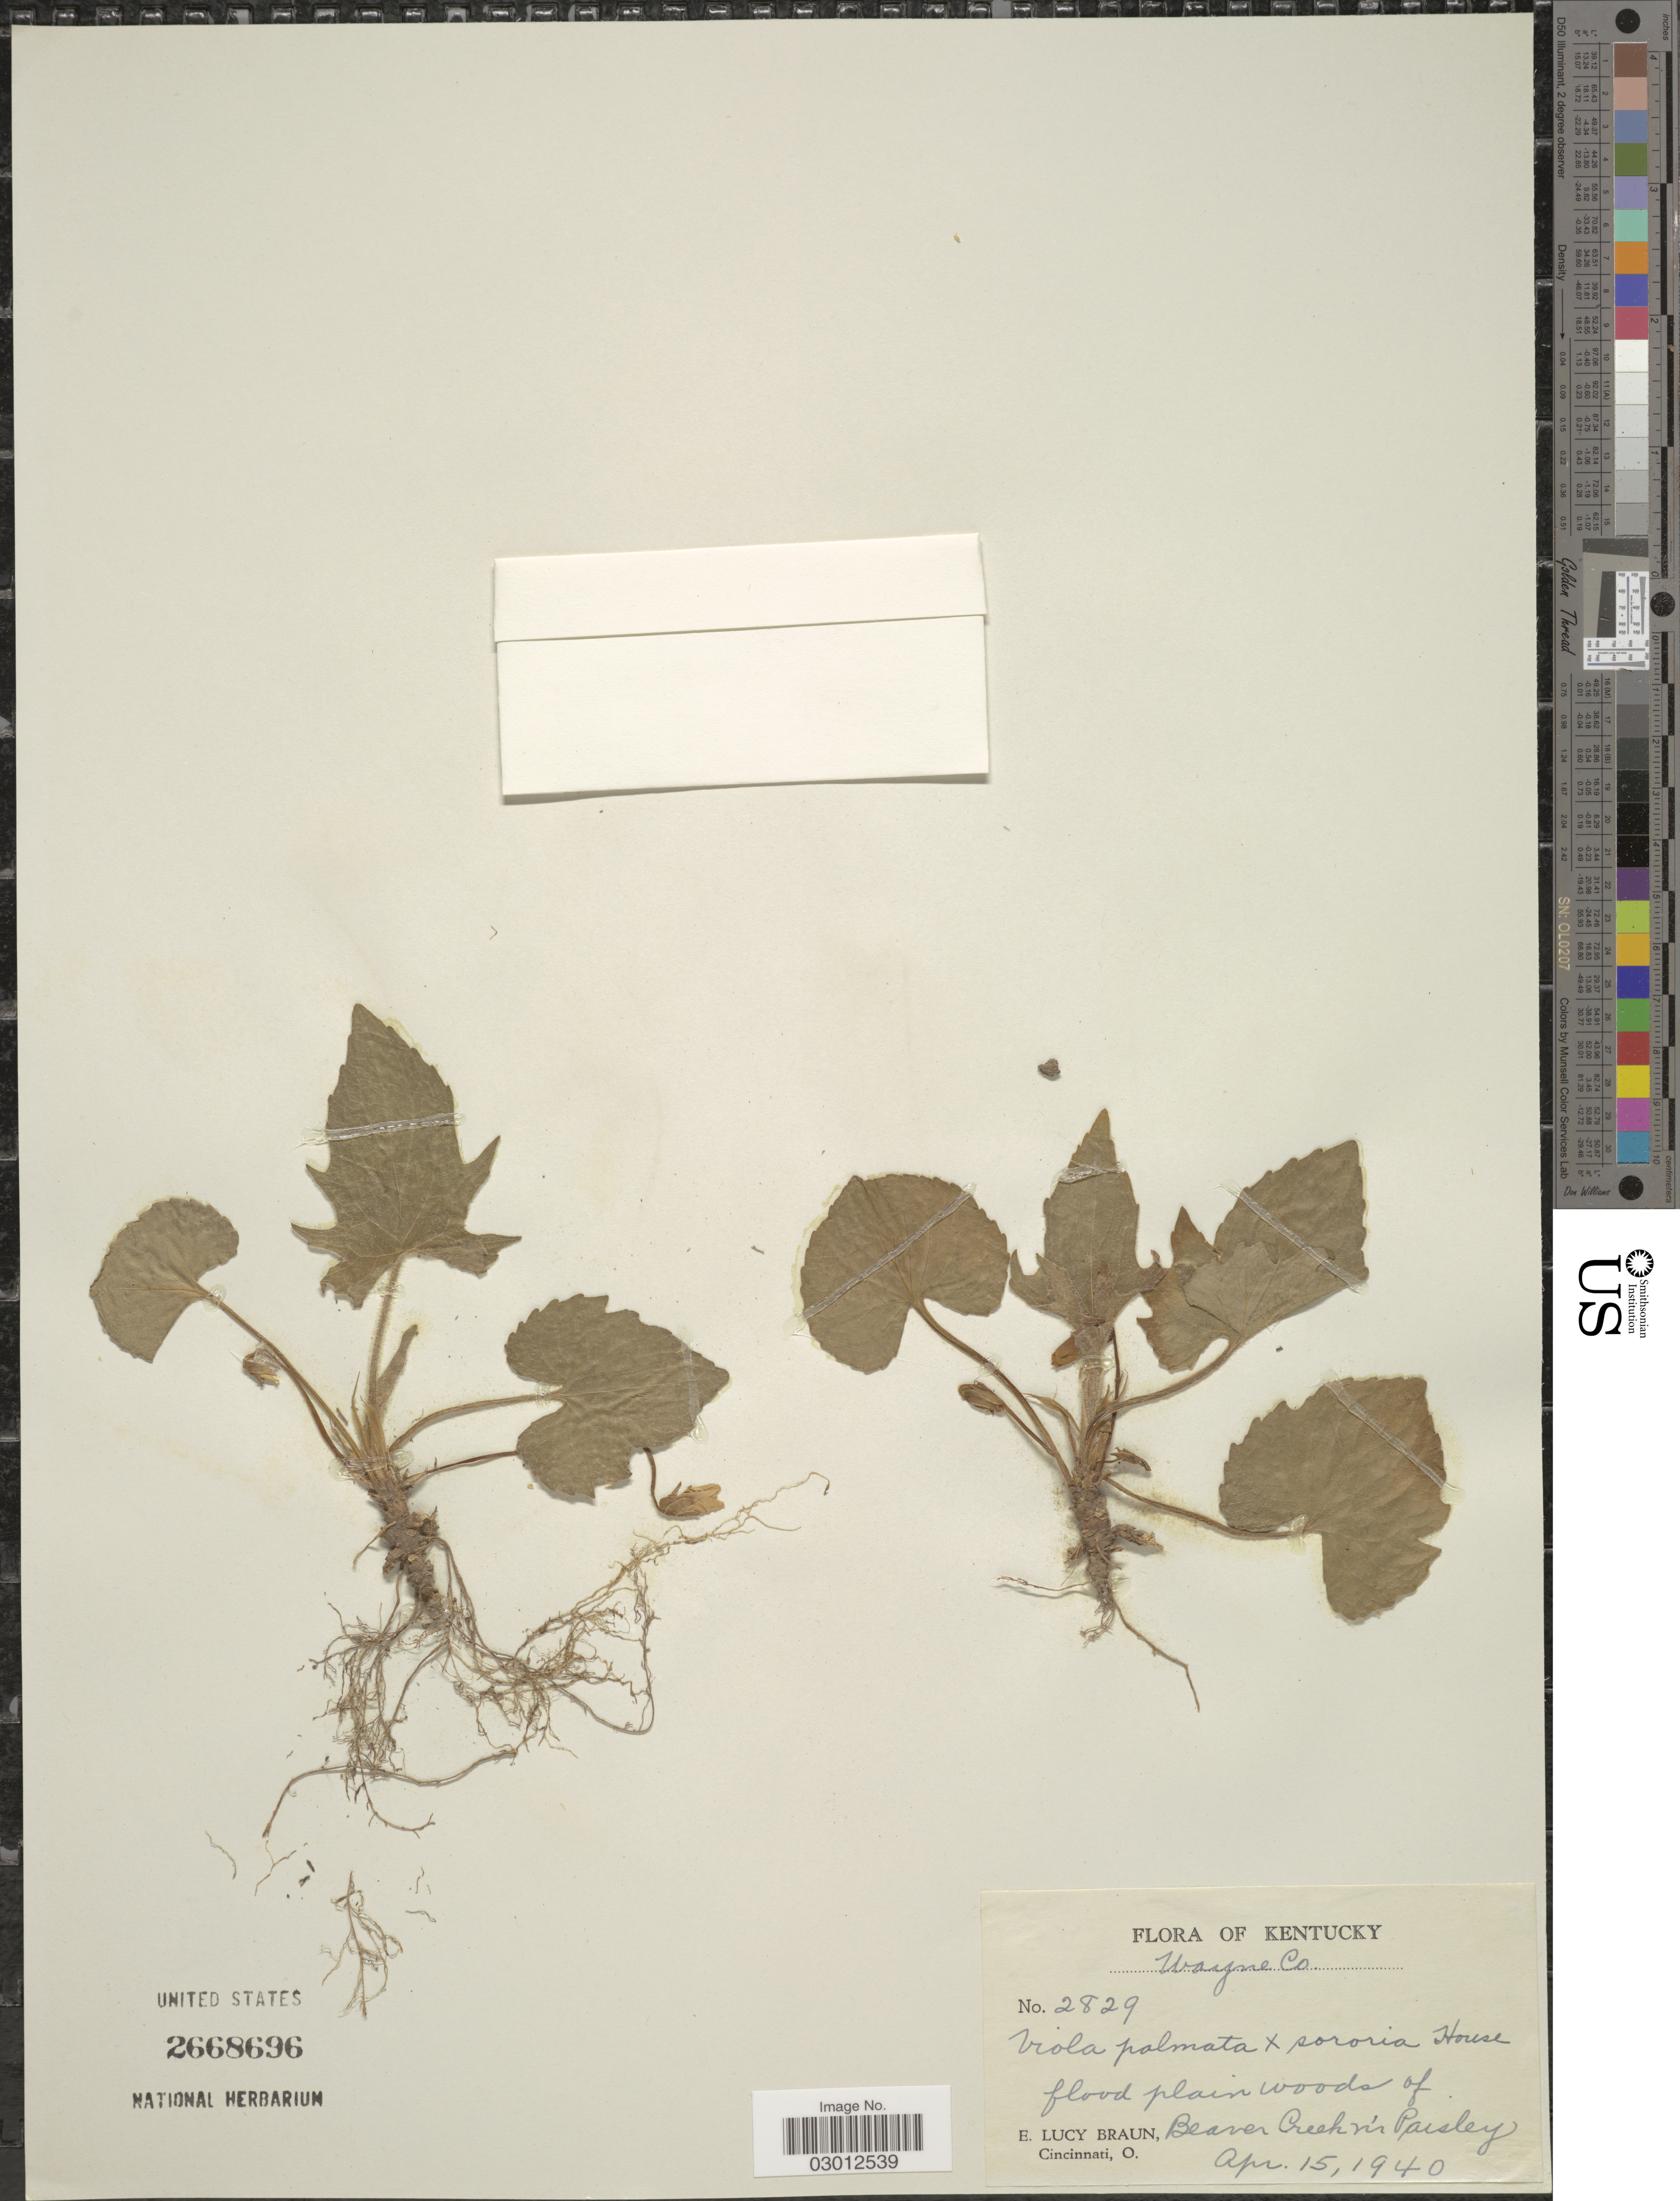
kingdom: Plantae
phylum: Tracheophyta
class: Magnoliopsida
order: Malpighiales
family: Violaceae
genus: Viola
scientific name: Viola palmata x V. sororia Willd.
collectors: E. L. Braun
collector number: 2829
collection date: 1940-04-15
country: United States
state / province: Kentucky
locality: Wayne Co. Beaver Creeks nr Paisley.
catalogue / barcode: US 2668696